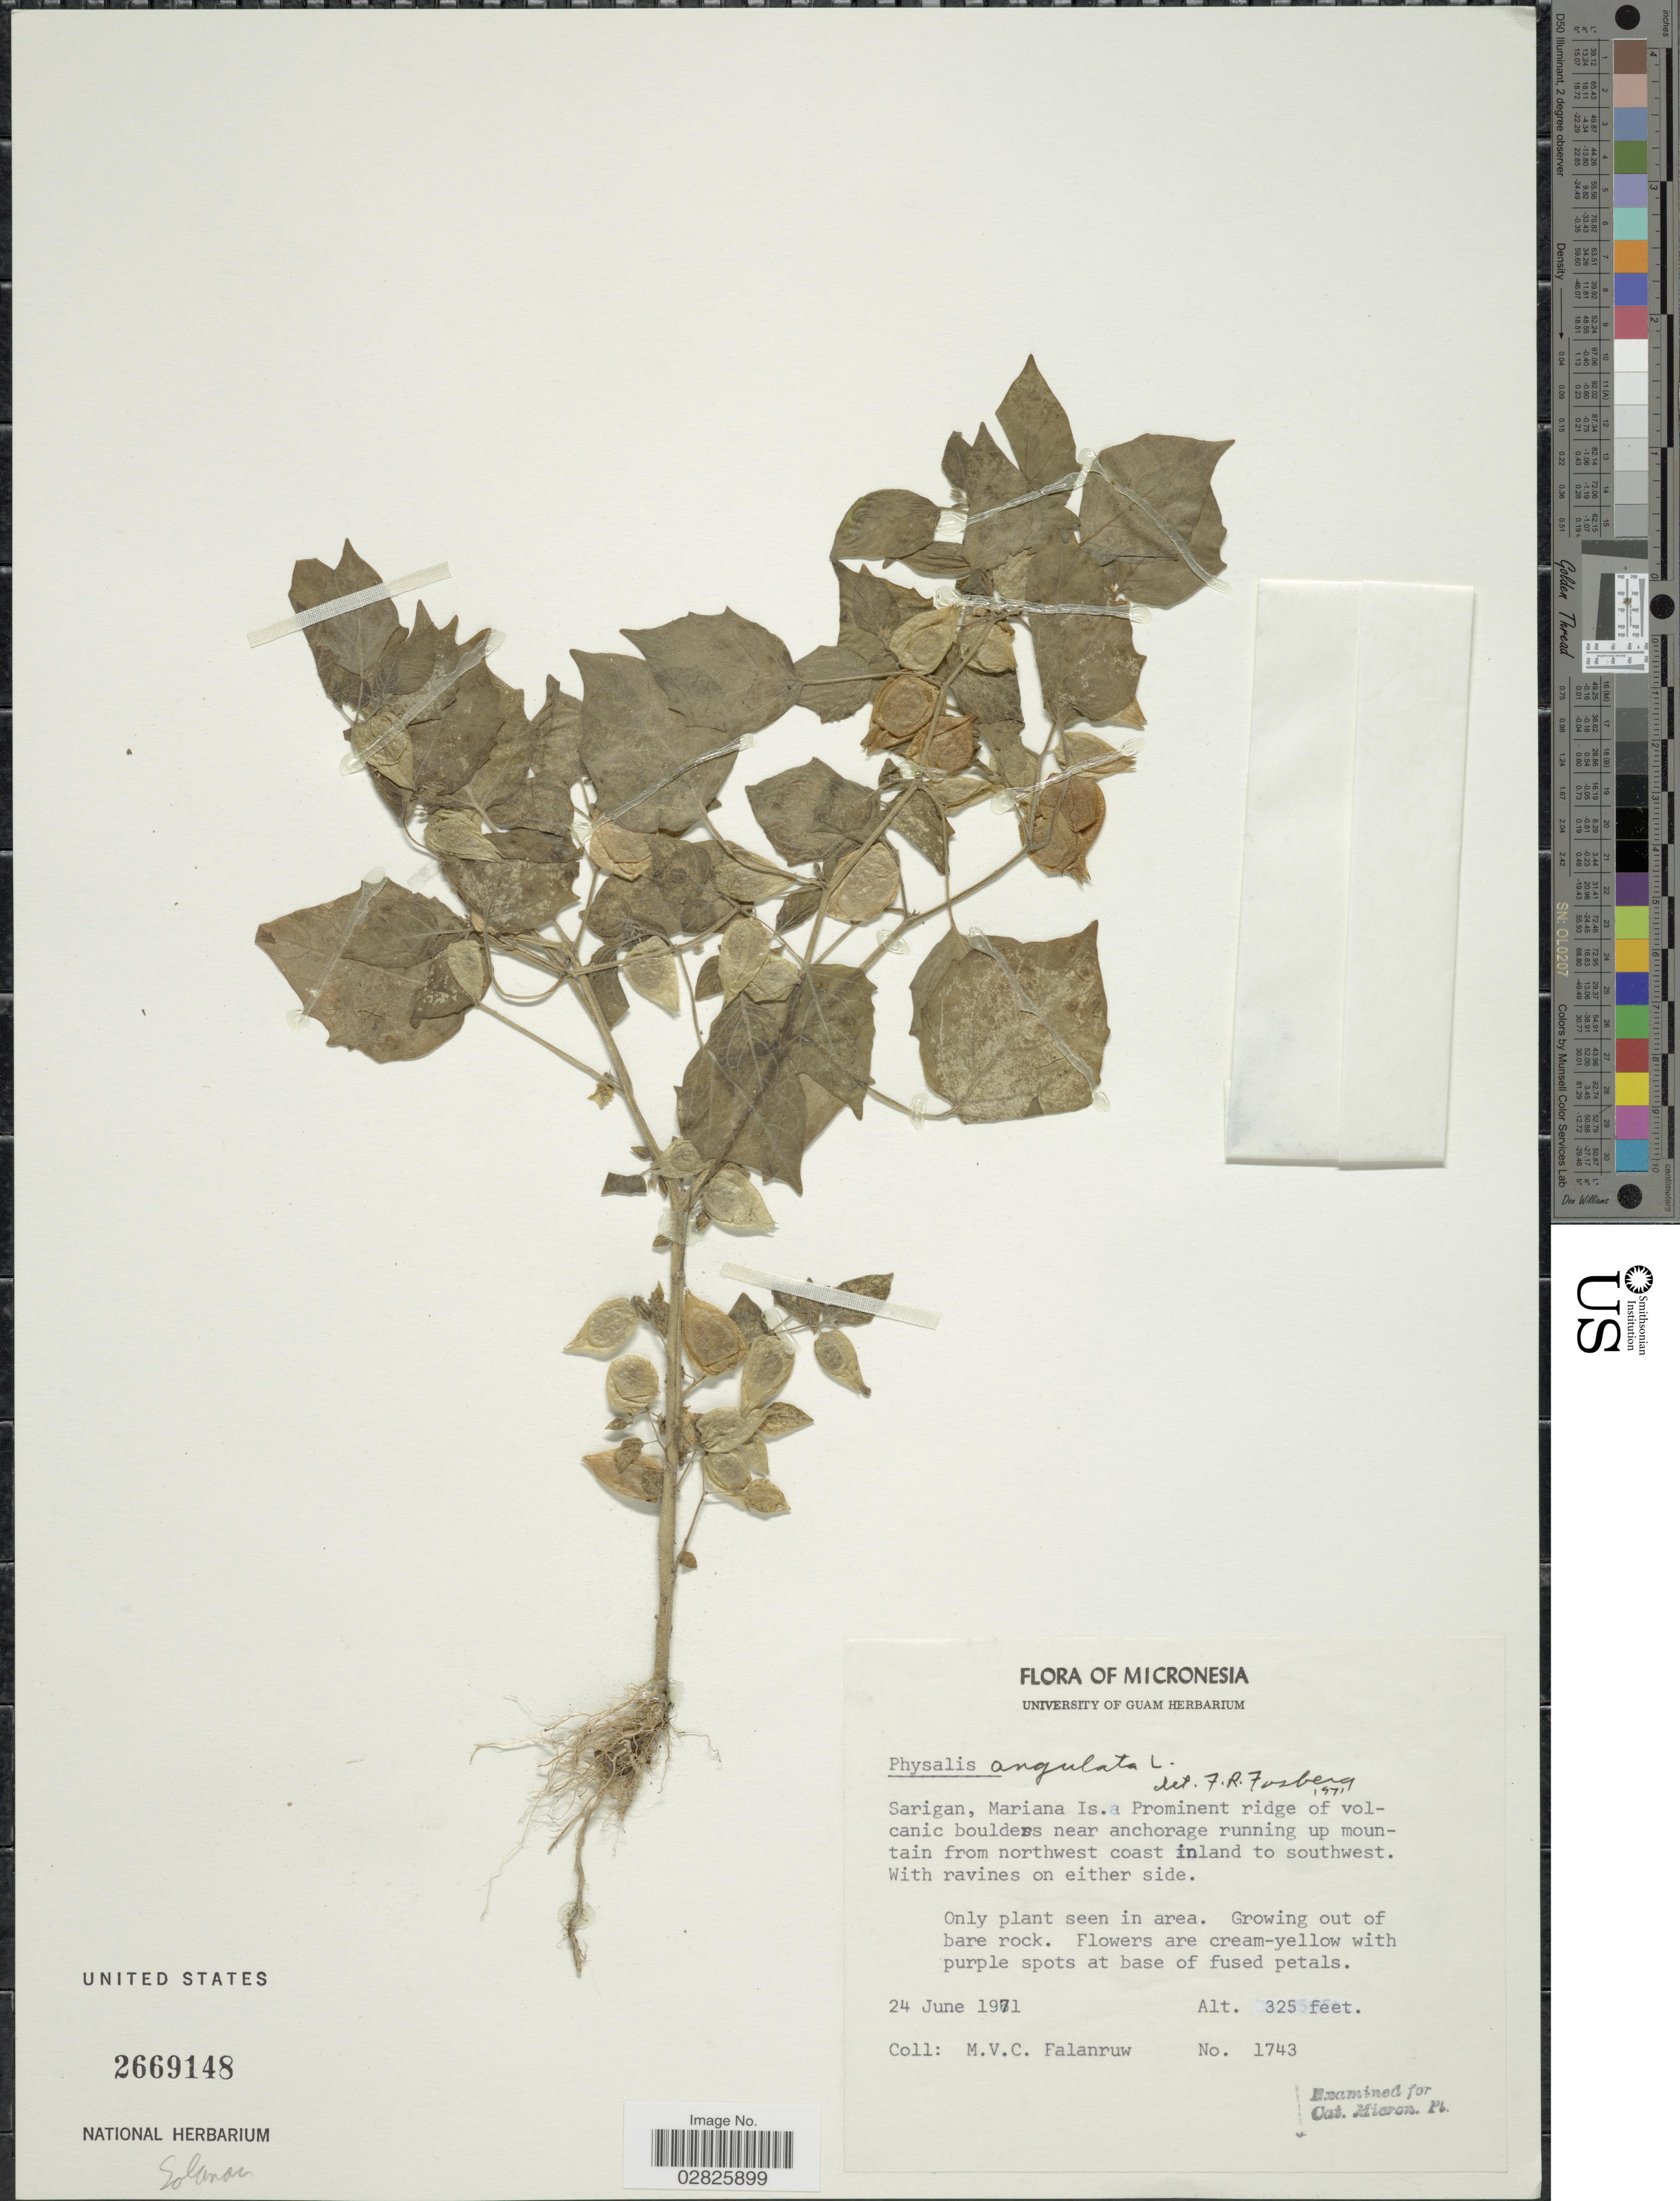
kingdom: Plantae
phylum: Tracheophyta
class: Magnoliopsida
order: Solanales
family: Solanaceae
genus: Physalis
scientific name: Physalis angulata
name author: L.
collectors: M. V. Falanruw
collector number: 1743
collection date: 1971-06-24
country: Northern Mariana Islands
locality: Micronesia. Sarigan, Mariana Is. a Prominent ridge of volcanic boulders near anchorage running up mountain from northwest coast inland to southwest.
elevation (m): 99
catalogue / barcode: US 2669148